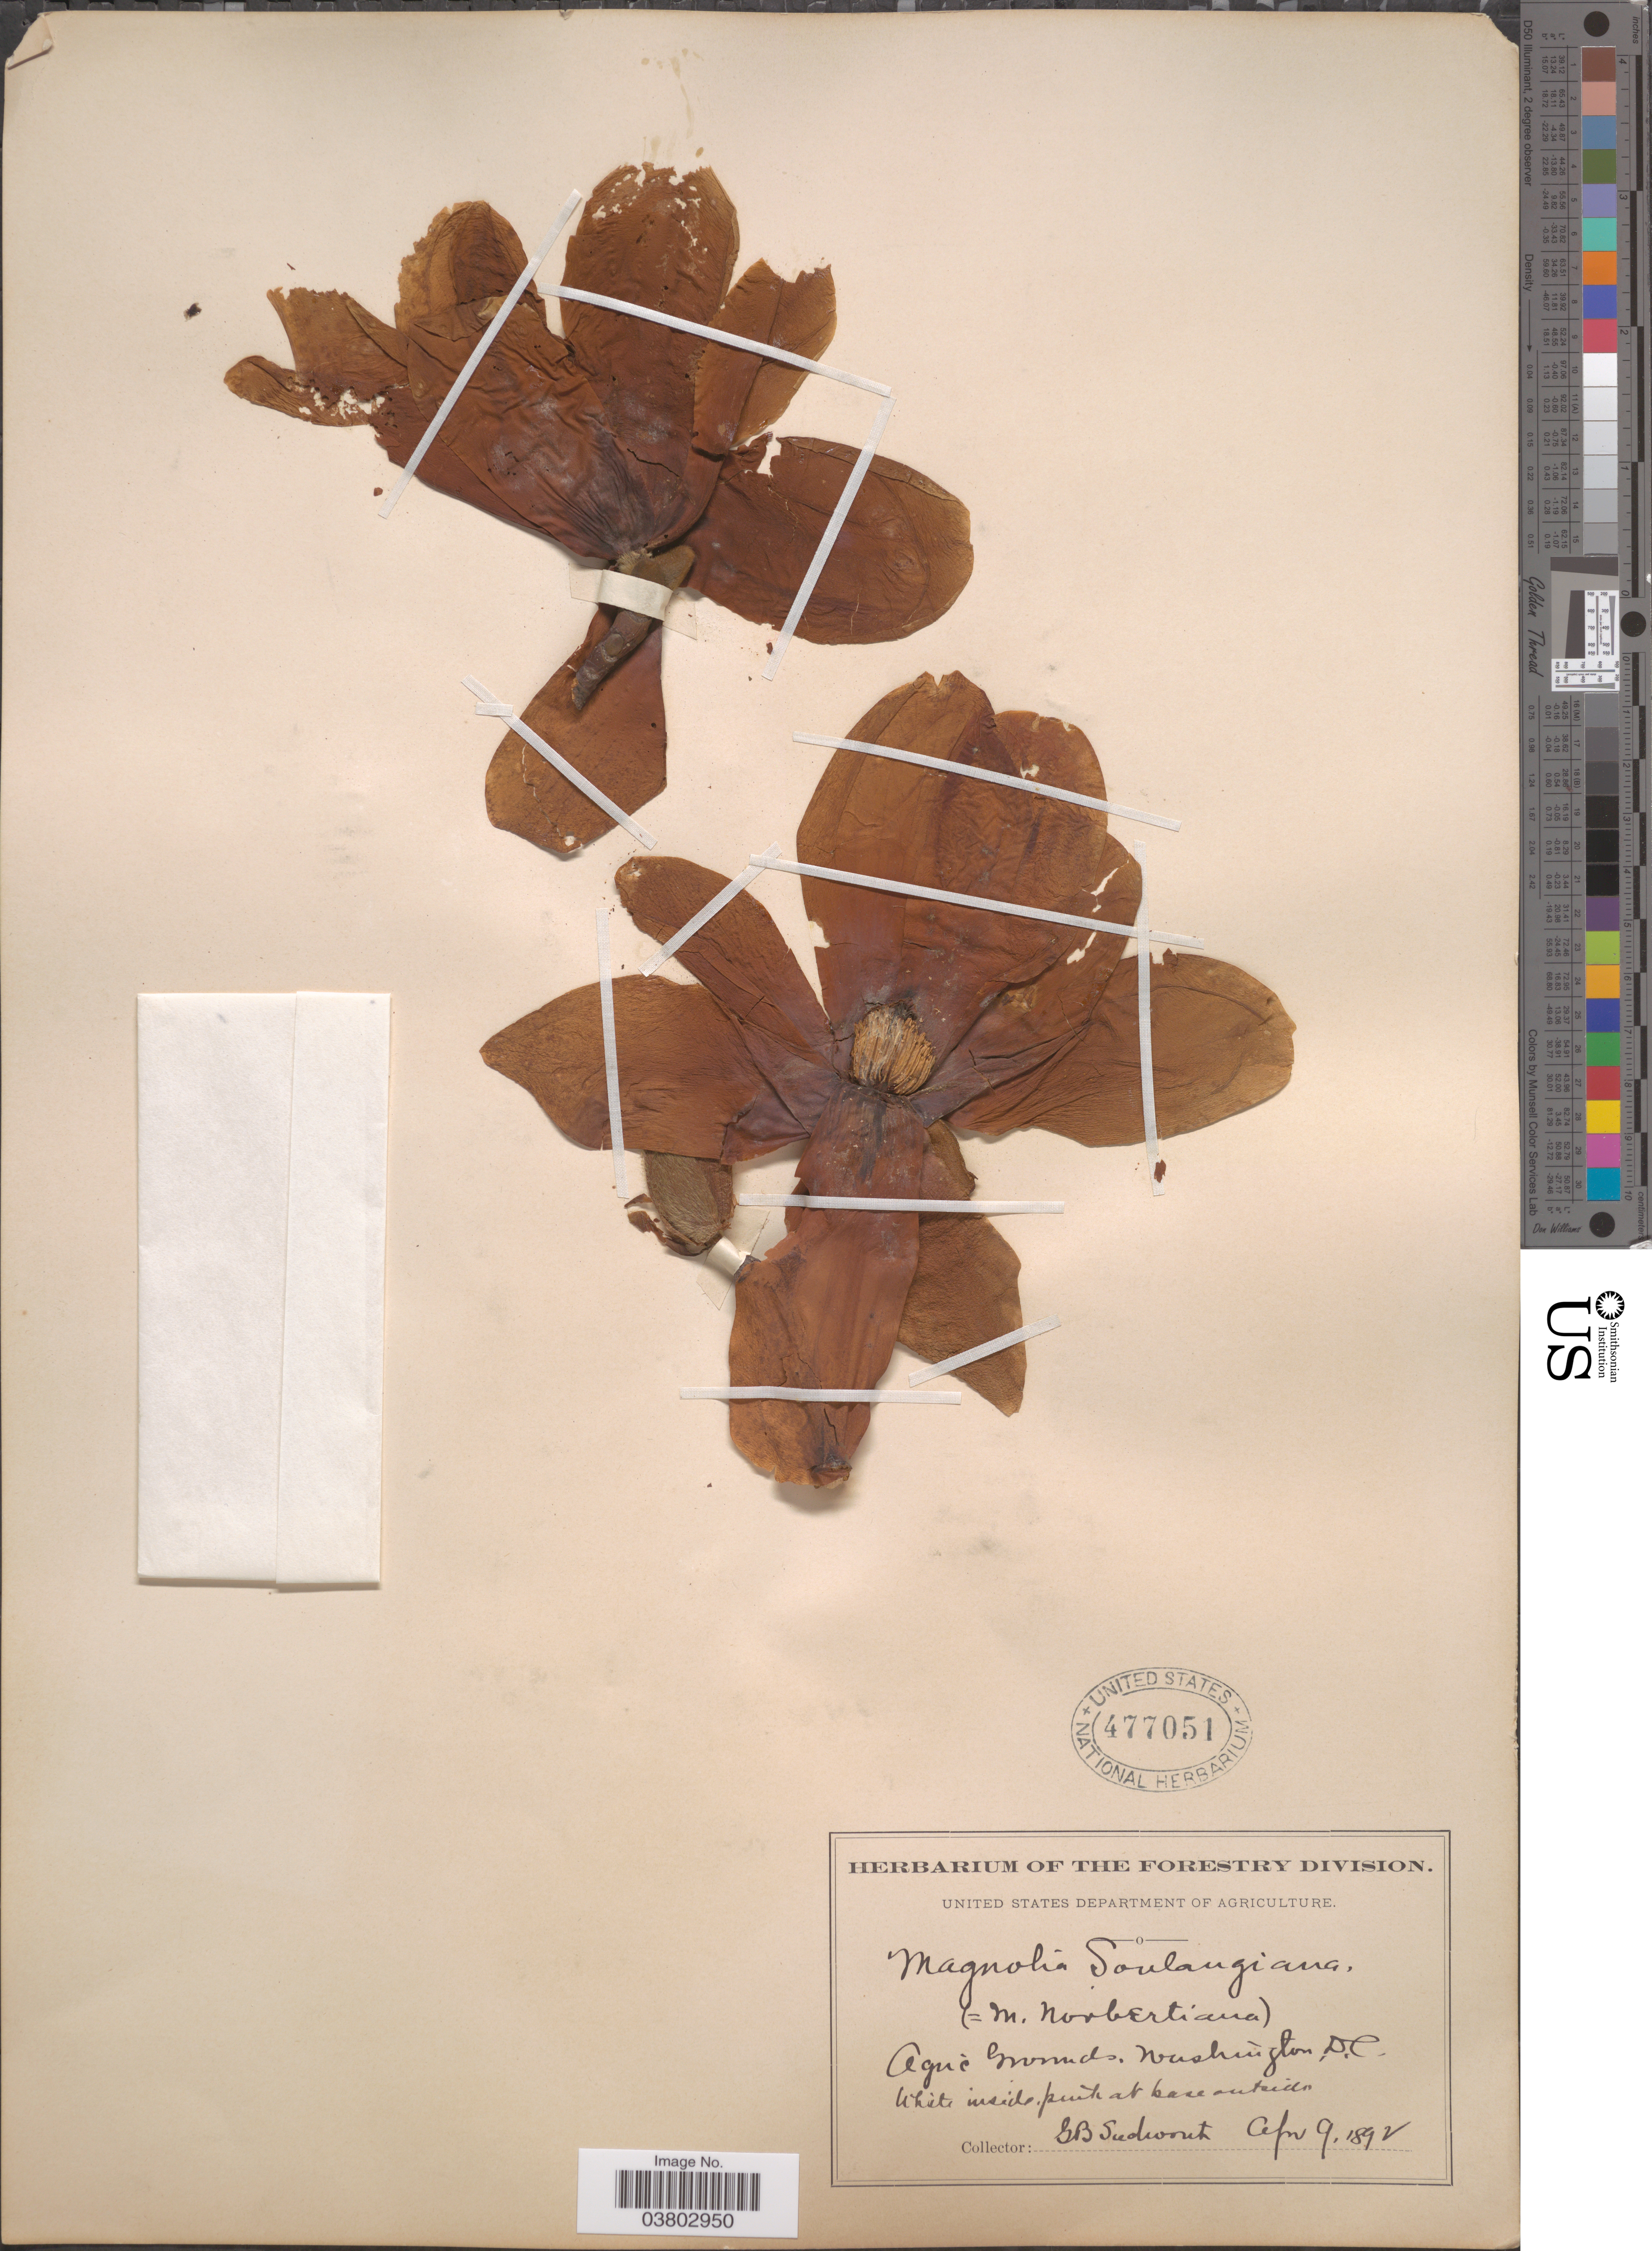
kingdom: Plantae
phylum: Tracheophyta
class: Magnoliopsida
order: Magnoliales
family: Magnoliaceae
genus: Magnolia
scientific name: Magnolia x soulangeana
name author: Soul.-Bod.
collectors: G. B. Sudworth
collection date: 1892-04-09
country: United States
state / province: District of Columbia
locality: Agric Grounds, Washington.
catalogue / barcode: US 477051